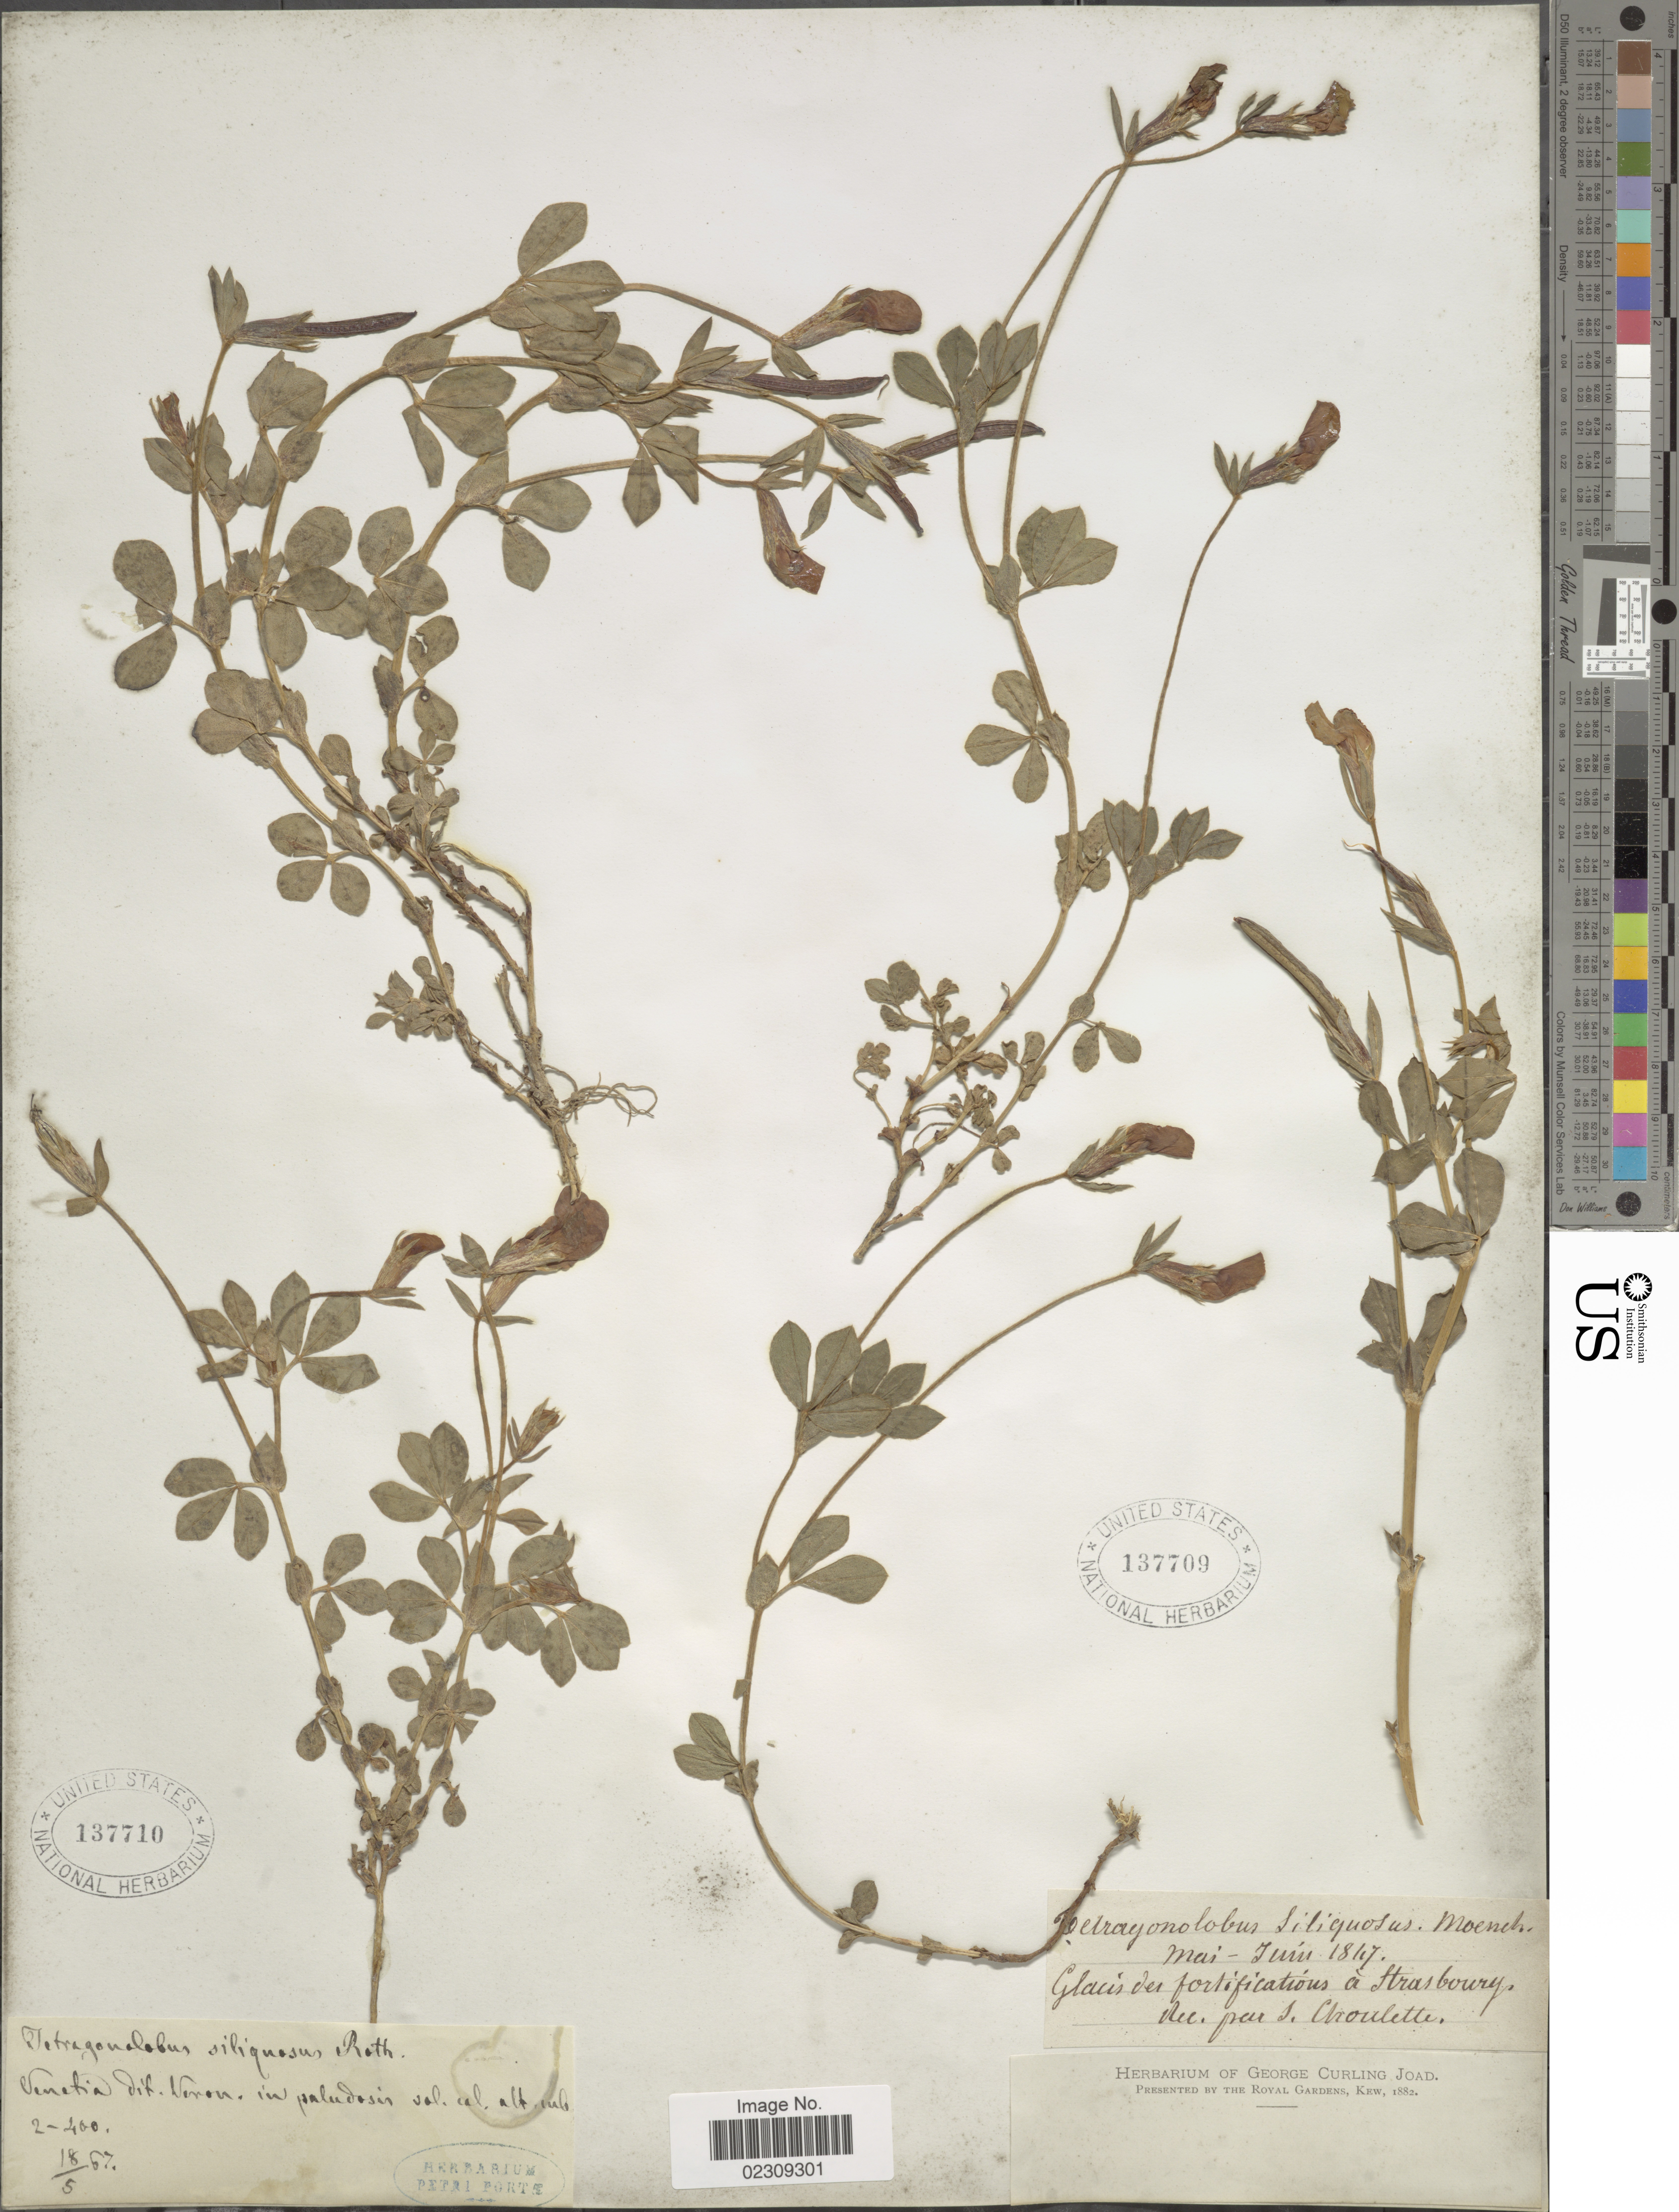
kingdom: Plantae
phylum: Tracheophyta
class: Magnoliopsida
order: Fabales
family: Fabaceae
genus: Tetragonolobus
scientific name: Tetragonolobus siliquosus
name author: Roth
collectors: ex herb. Petriportae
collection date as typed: Transcribed d/m/y: 18/5/67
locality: Venetia dit Veron. in paludosis vol [illegible text]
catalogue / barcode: US 137710